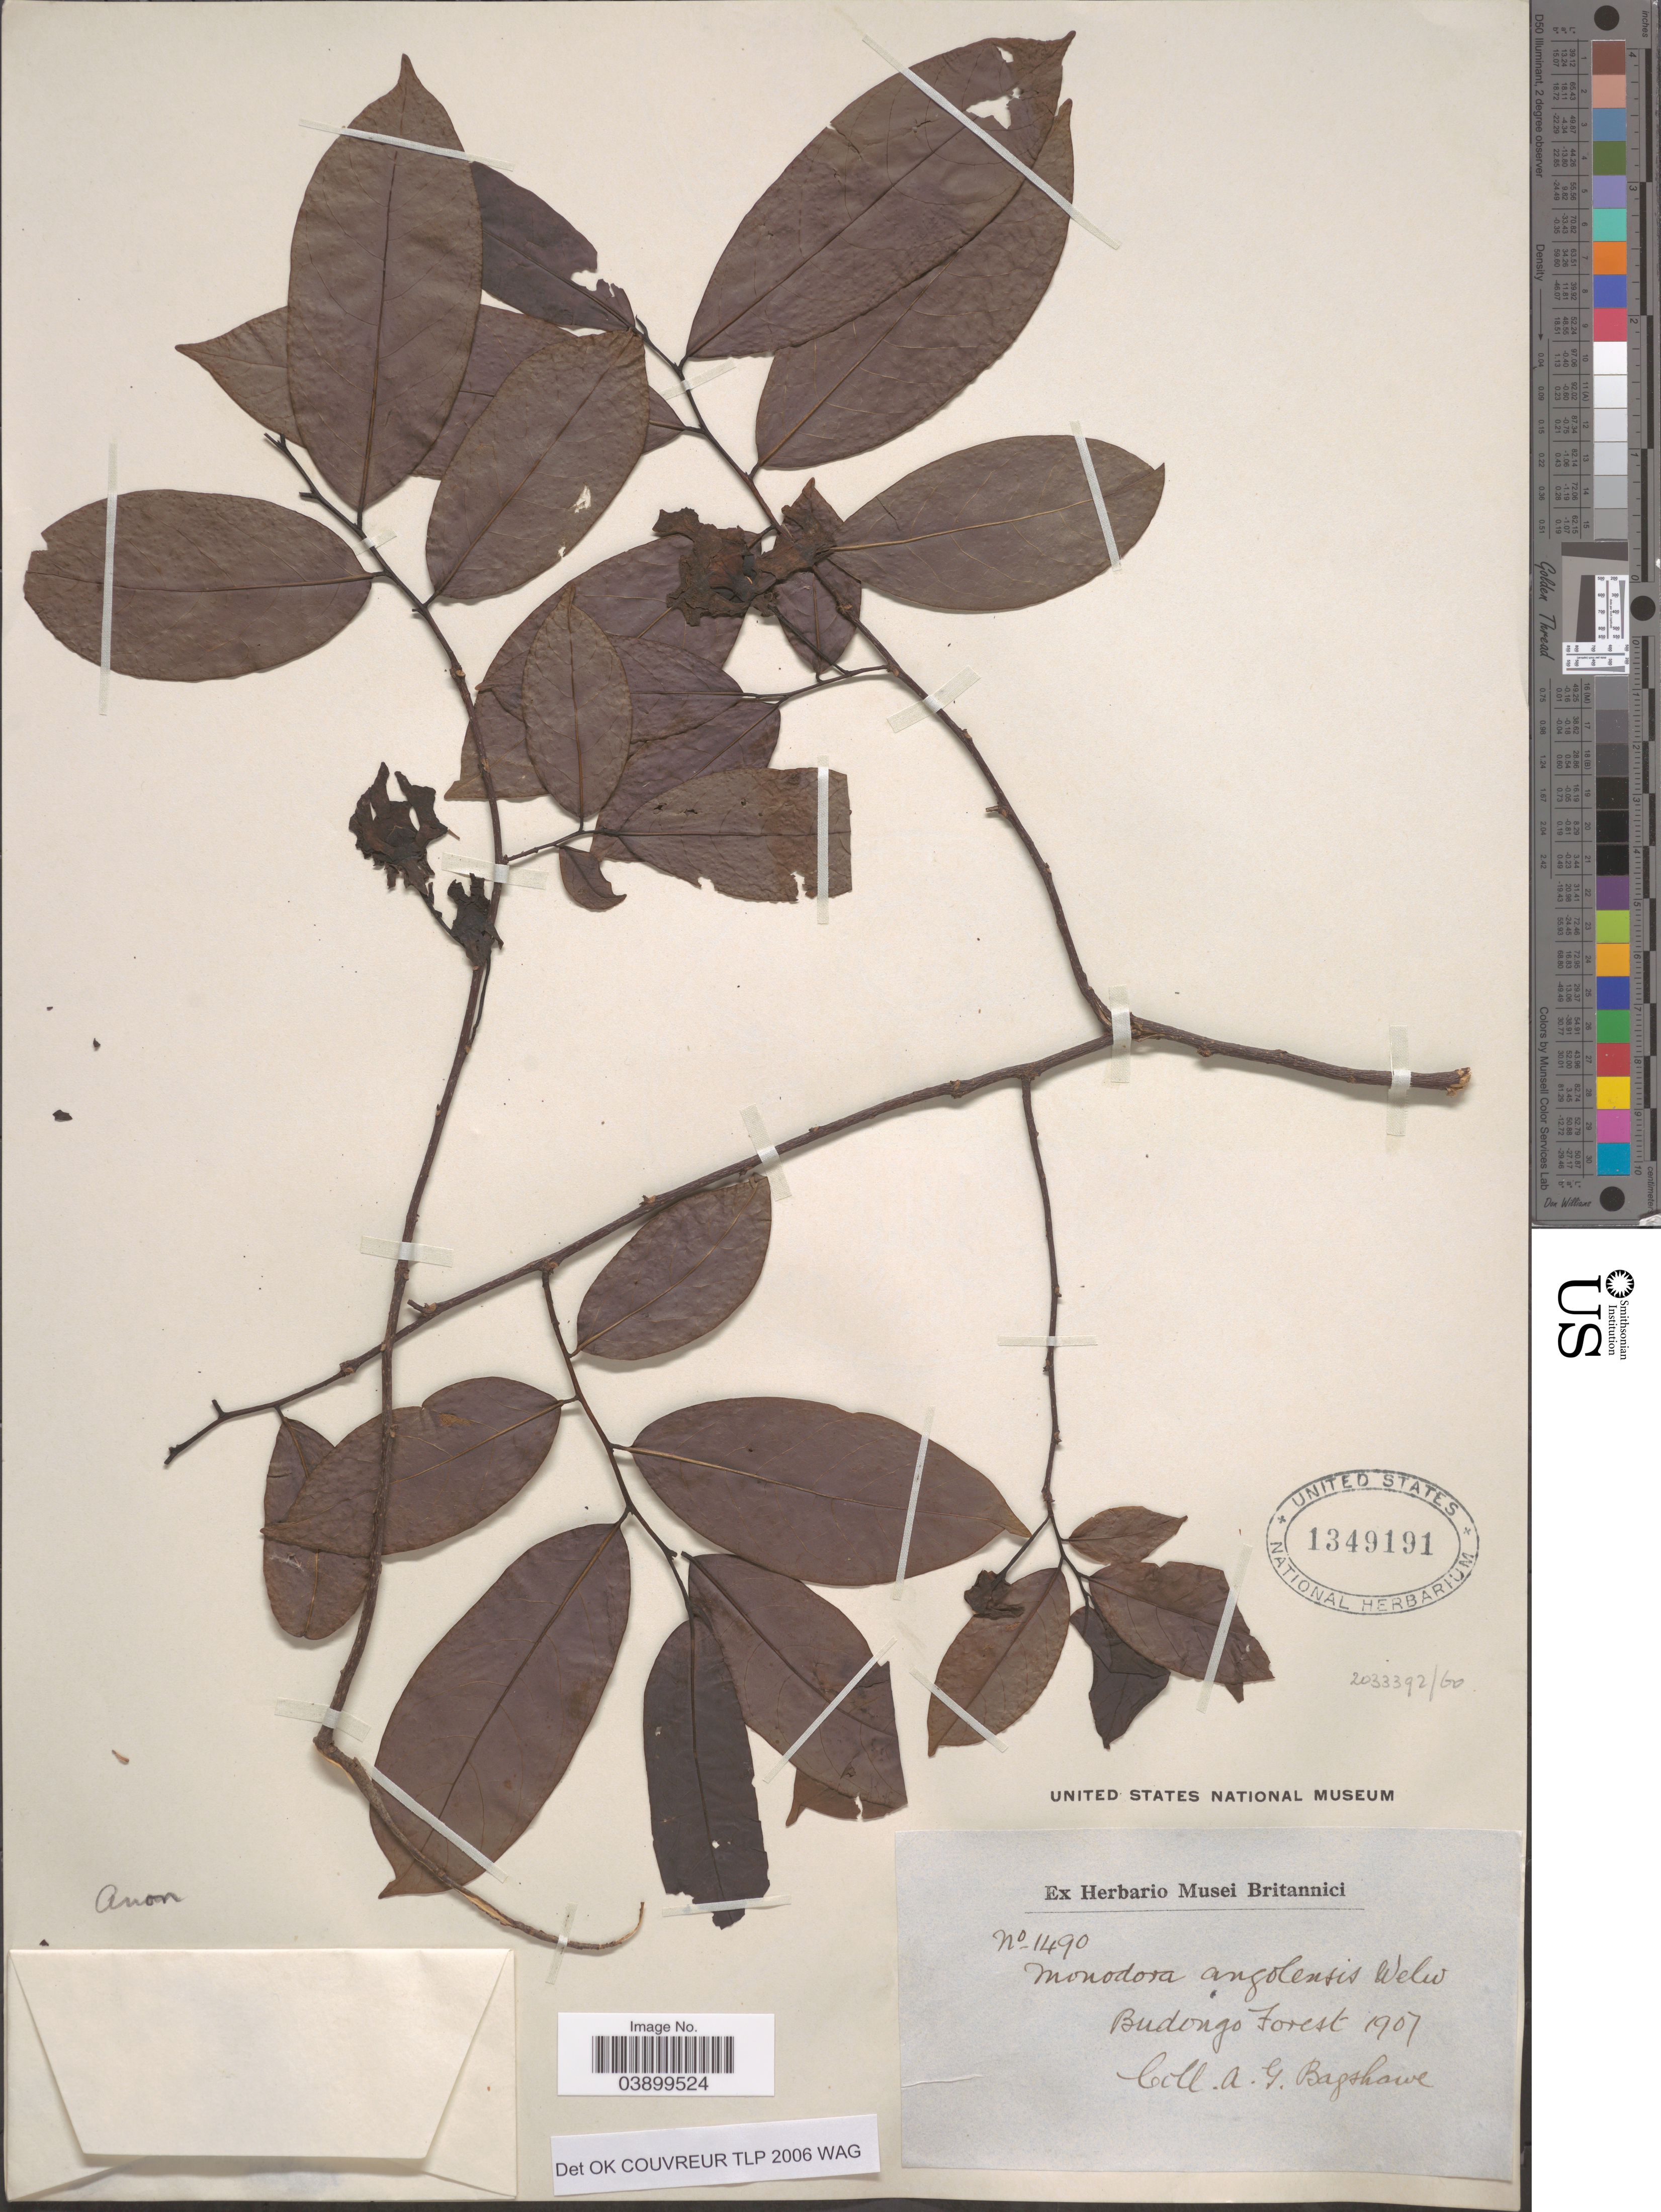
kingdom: Plantae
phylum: Tracheophyta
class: Magnoliopsida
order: Magnoliales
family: Annonaceae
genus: Monodora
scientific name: Monodora angolensis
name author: Welw.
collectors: A. Bagshawe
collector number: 1490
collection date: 1907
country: Uganda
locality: Budongo Forest.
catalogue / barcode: US 1349191